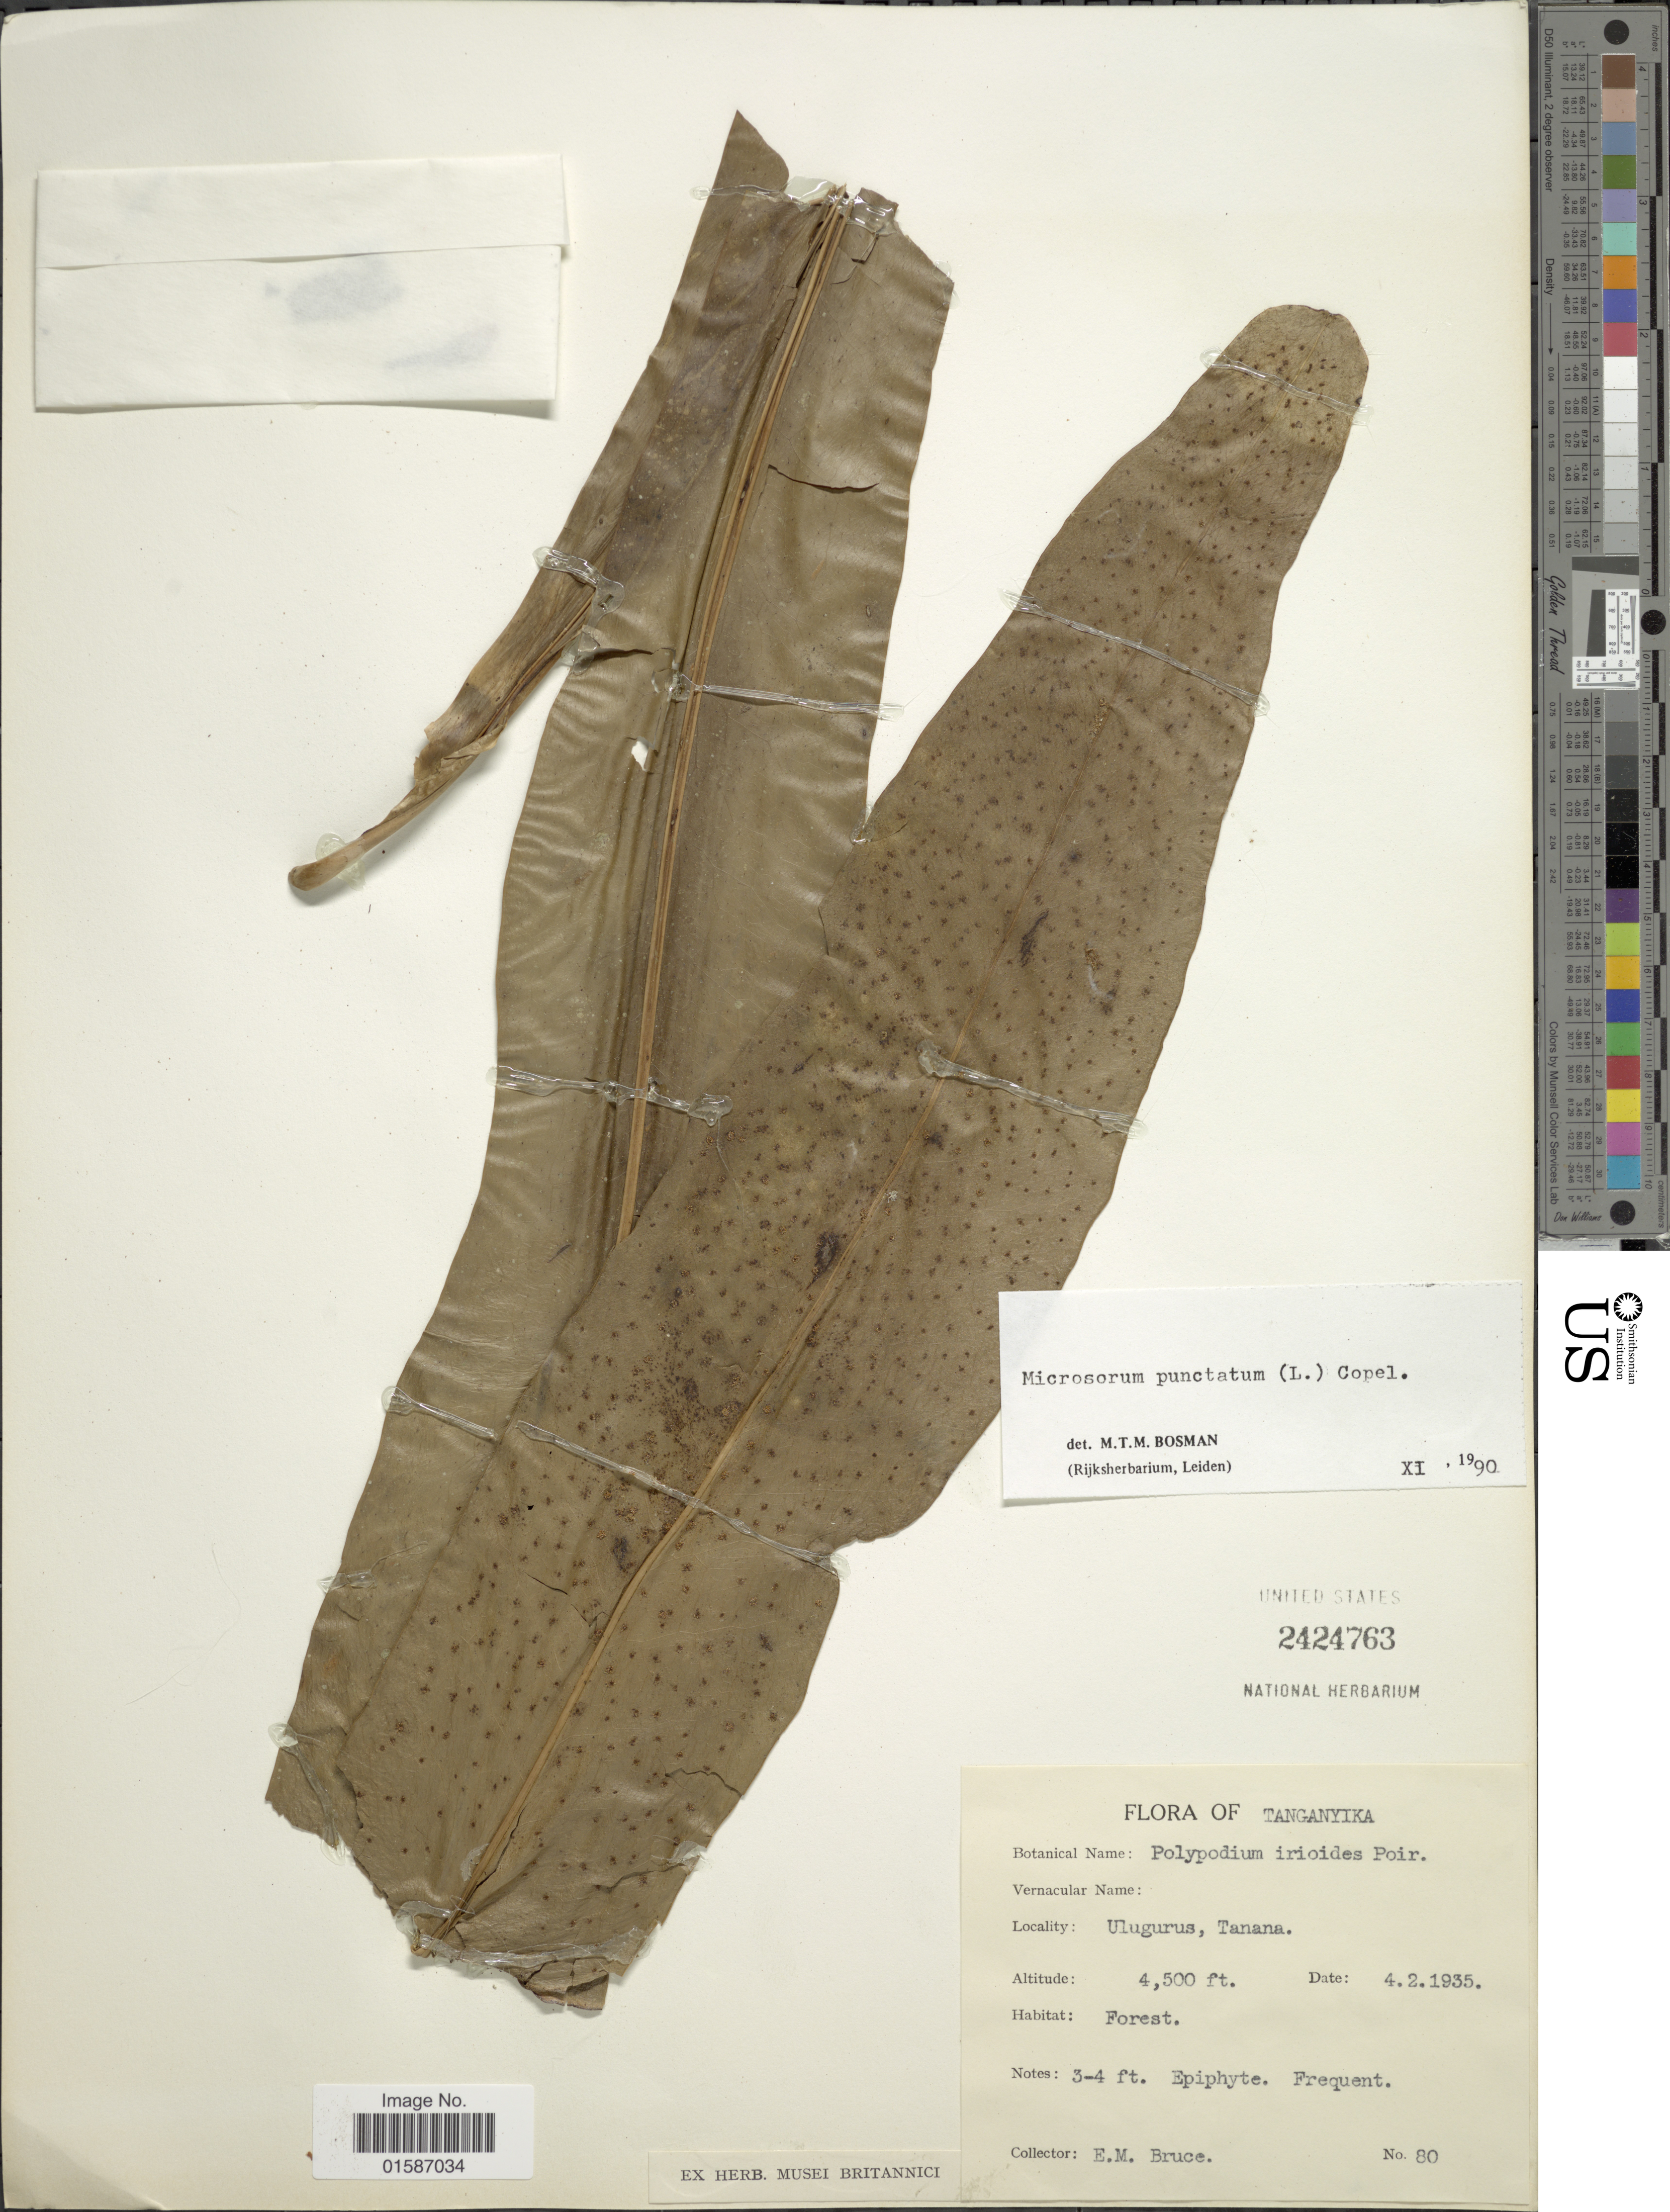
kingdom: Plantae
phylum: Tracheophyta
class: Polypodiopsida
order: Polypodiales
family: Polypodiaceae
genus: Microsorum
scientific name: Microsorum punctatum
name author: (L.) Copel.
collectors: E. Bruce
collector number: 80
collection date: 1935-02-04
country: Tanzania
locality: Tanganyika, Ulugurus, Tanana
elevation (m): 1372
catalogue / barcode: US 2424763